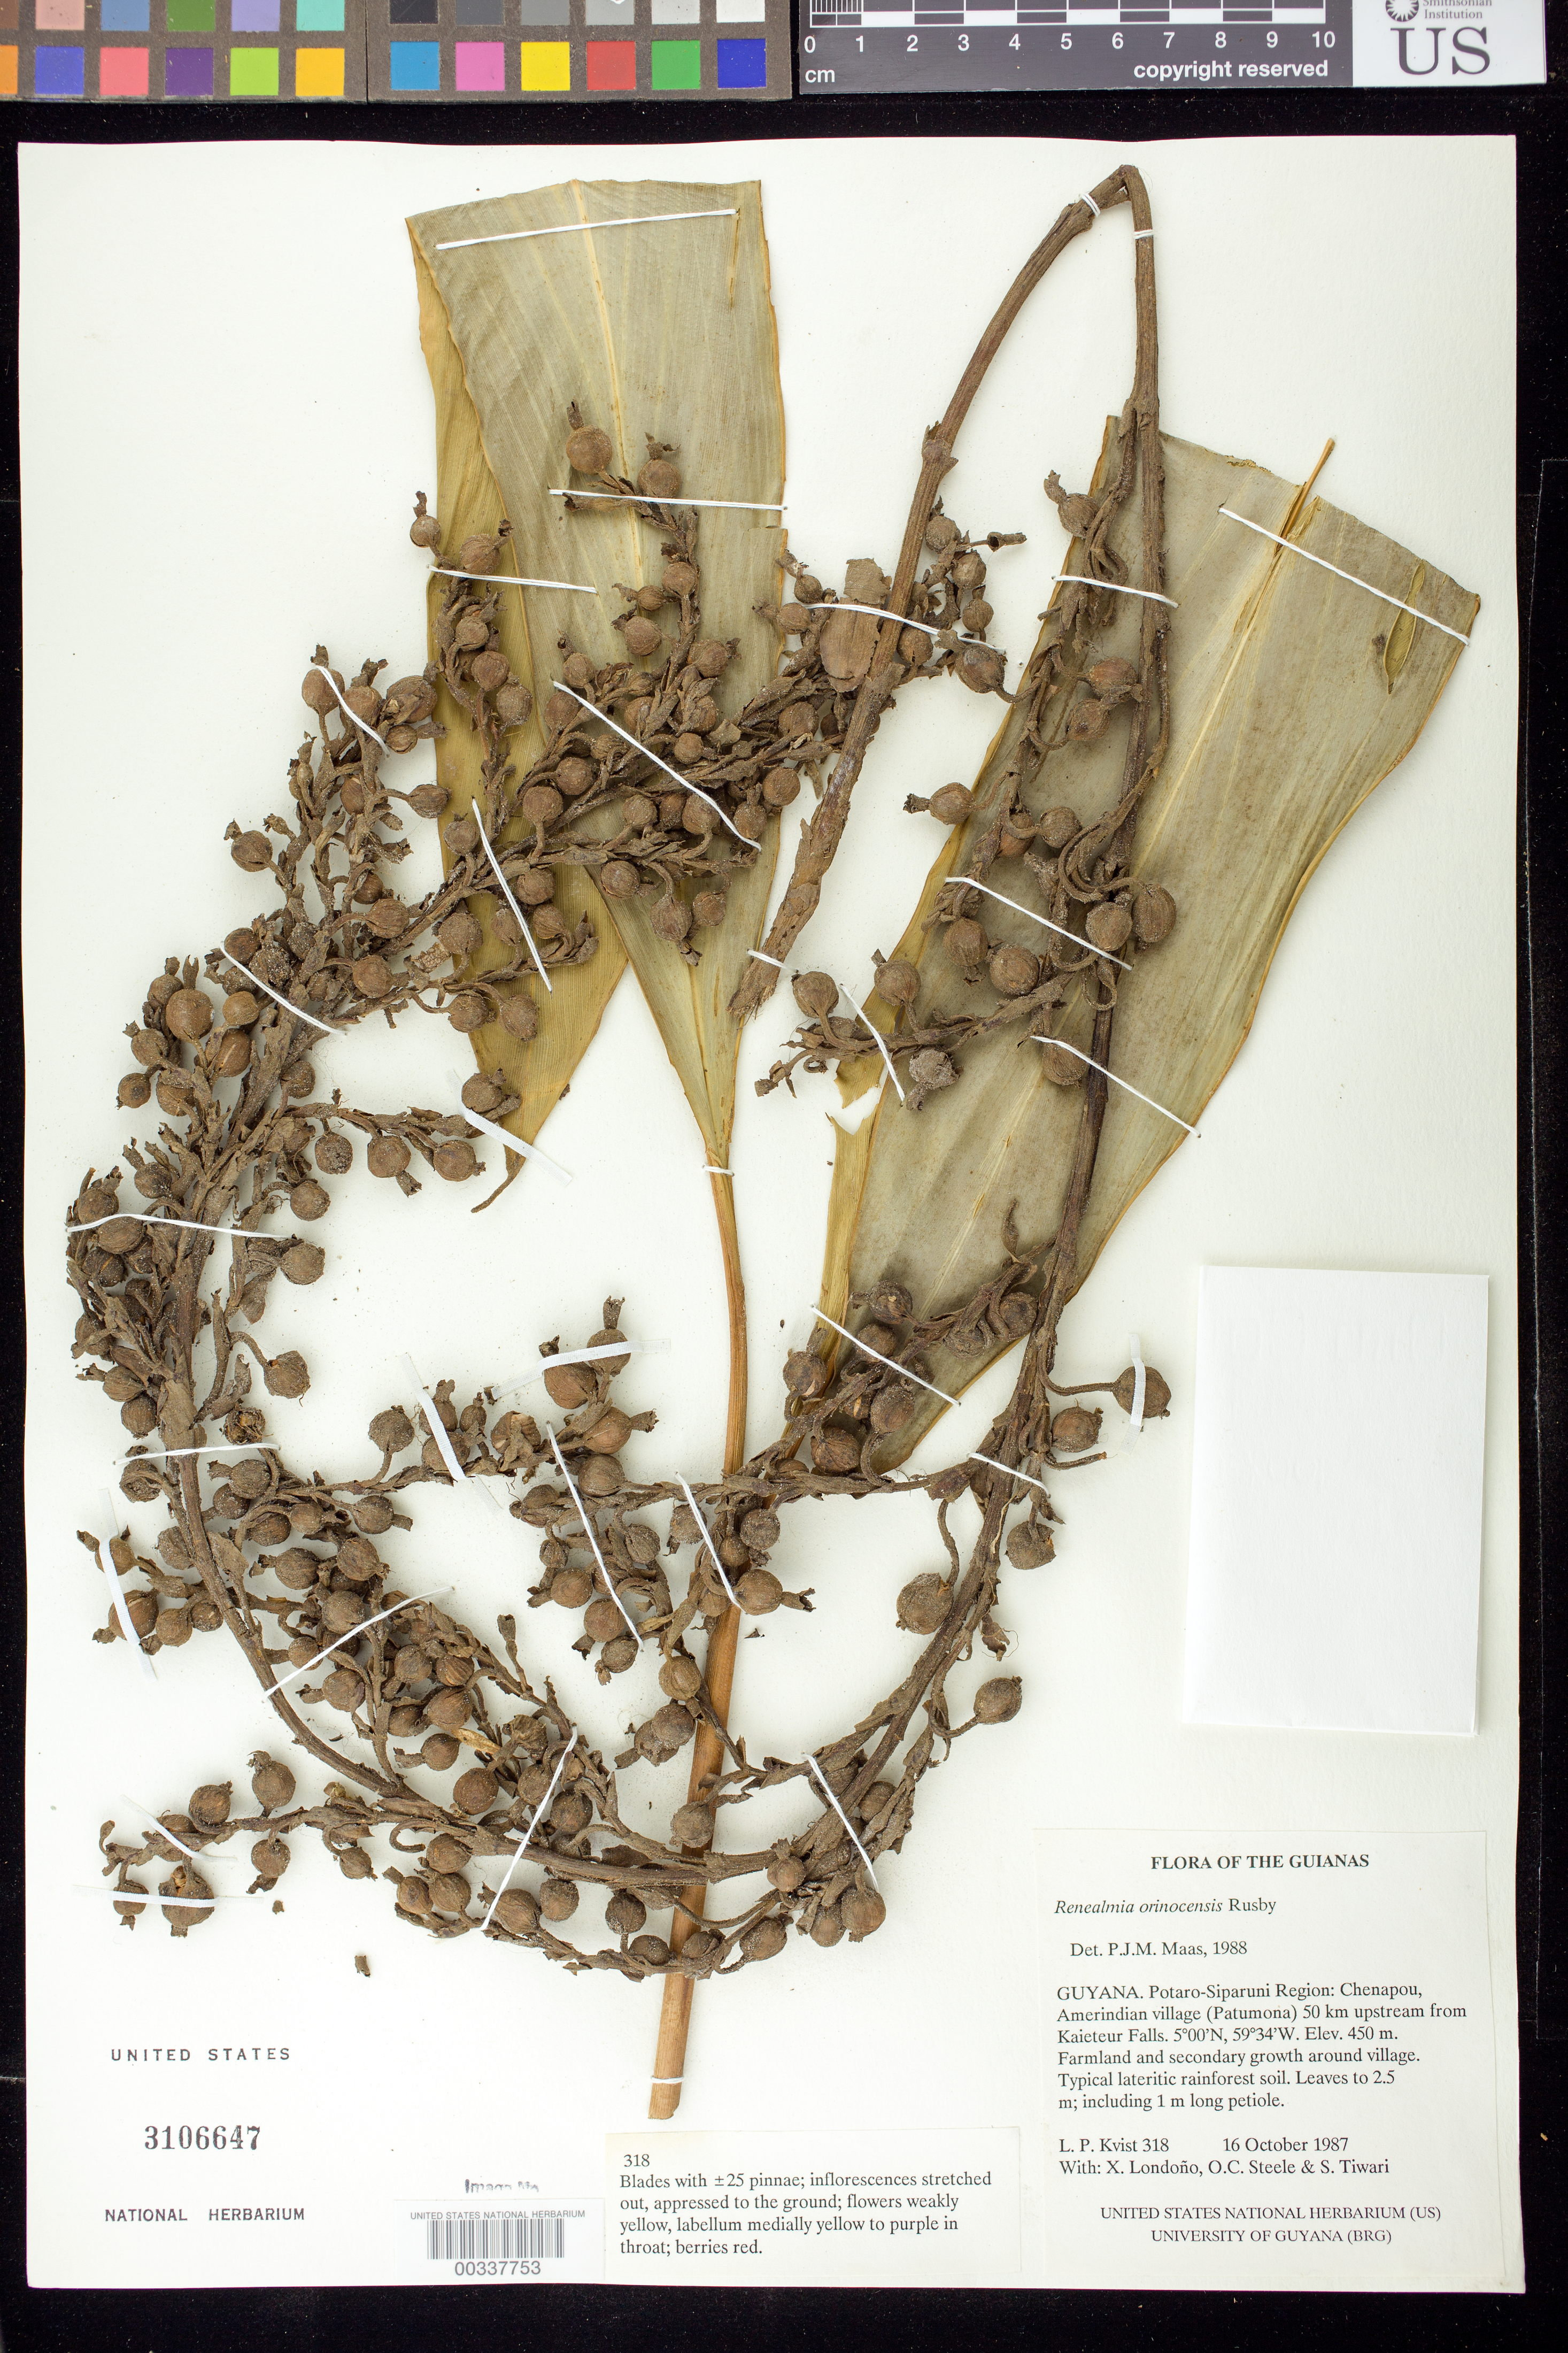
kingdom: Plantae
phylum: Tracheophyta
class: Liliopsida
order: Zingiberales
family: Zingiberaceae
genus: Renealmia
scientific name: Renealmia orinocensis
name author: Rusby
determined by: Maas, Paul J. M.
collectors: L. P. Kvist, X. Londoño, O. C. Steele & S. Tiwari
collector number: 318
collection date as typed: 16 Oct 1987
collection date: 1987-10-16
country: Guyana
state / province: Potaro-Siparuni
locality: Chenapou, amerindian village (patumona) 50 km upstream from kaieteur falls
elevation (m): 450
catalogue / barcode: US 3106647